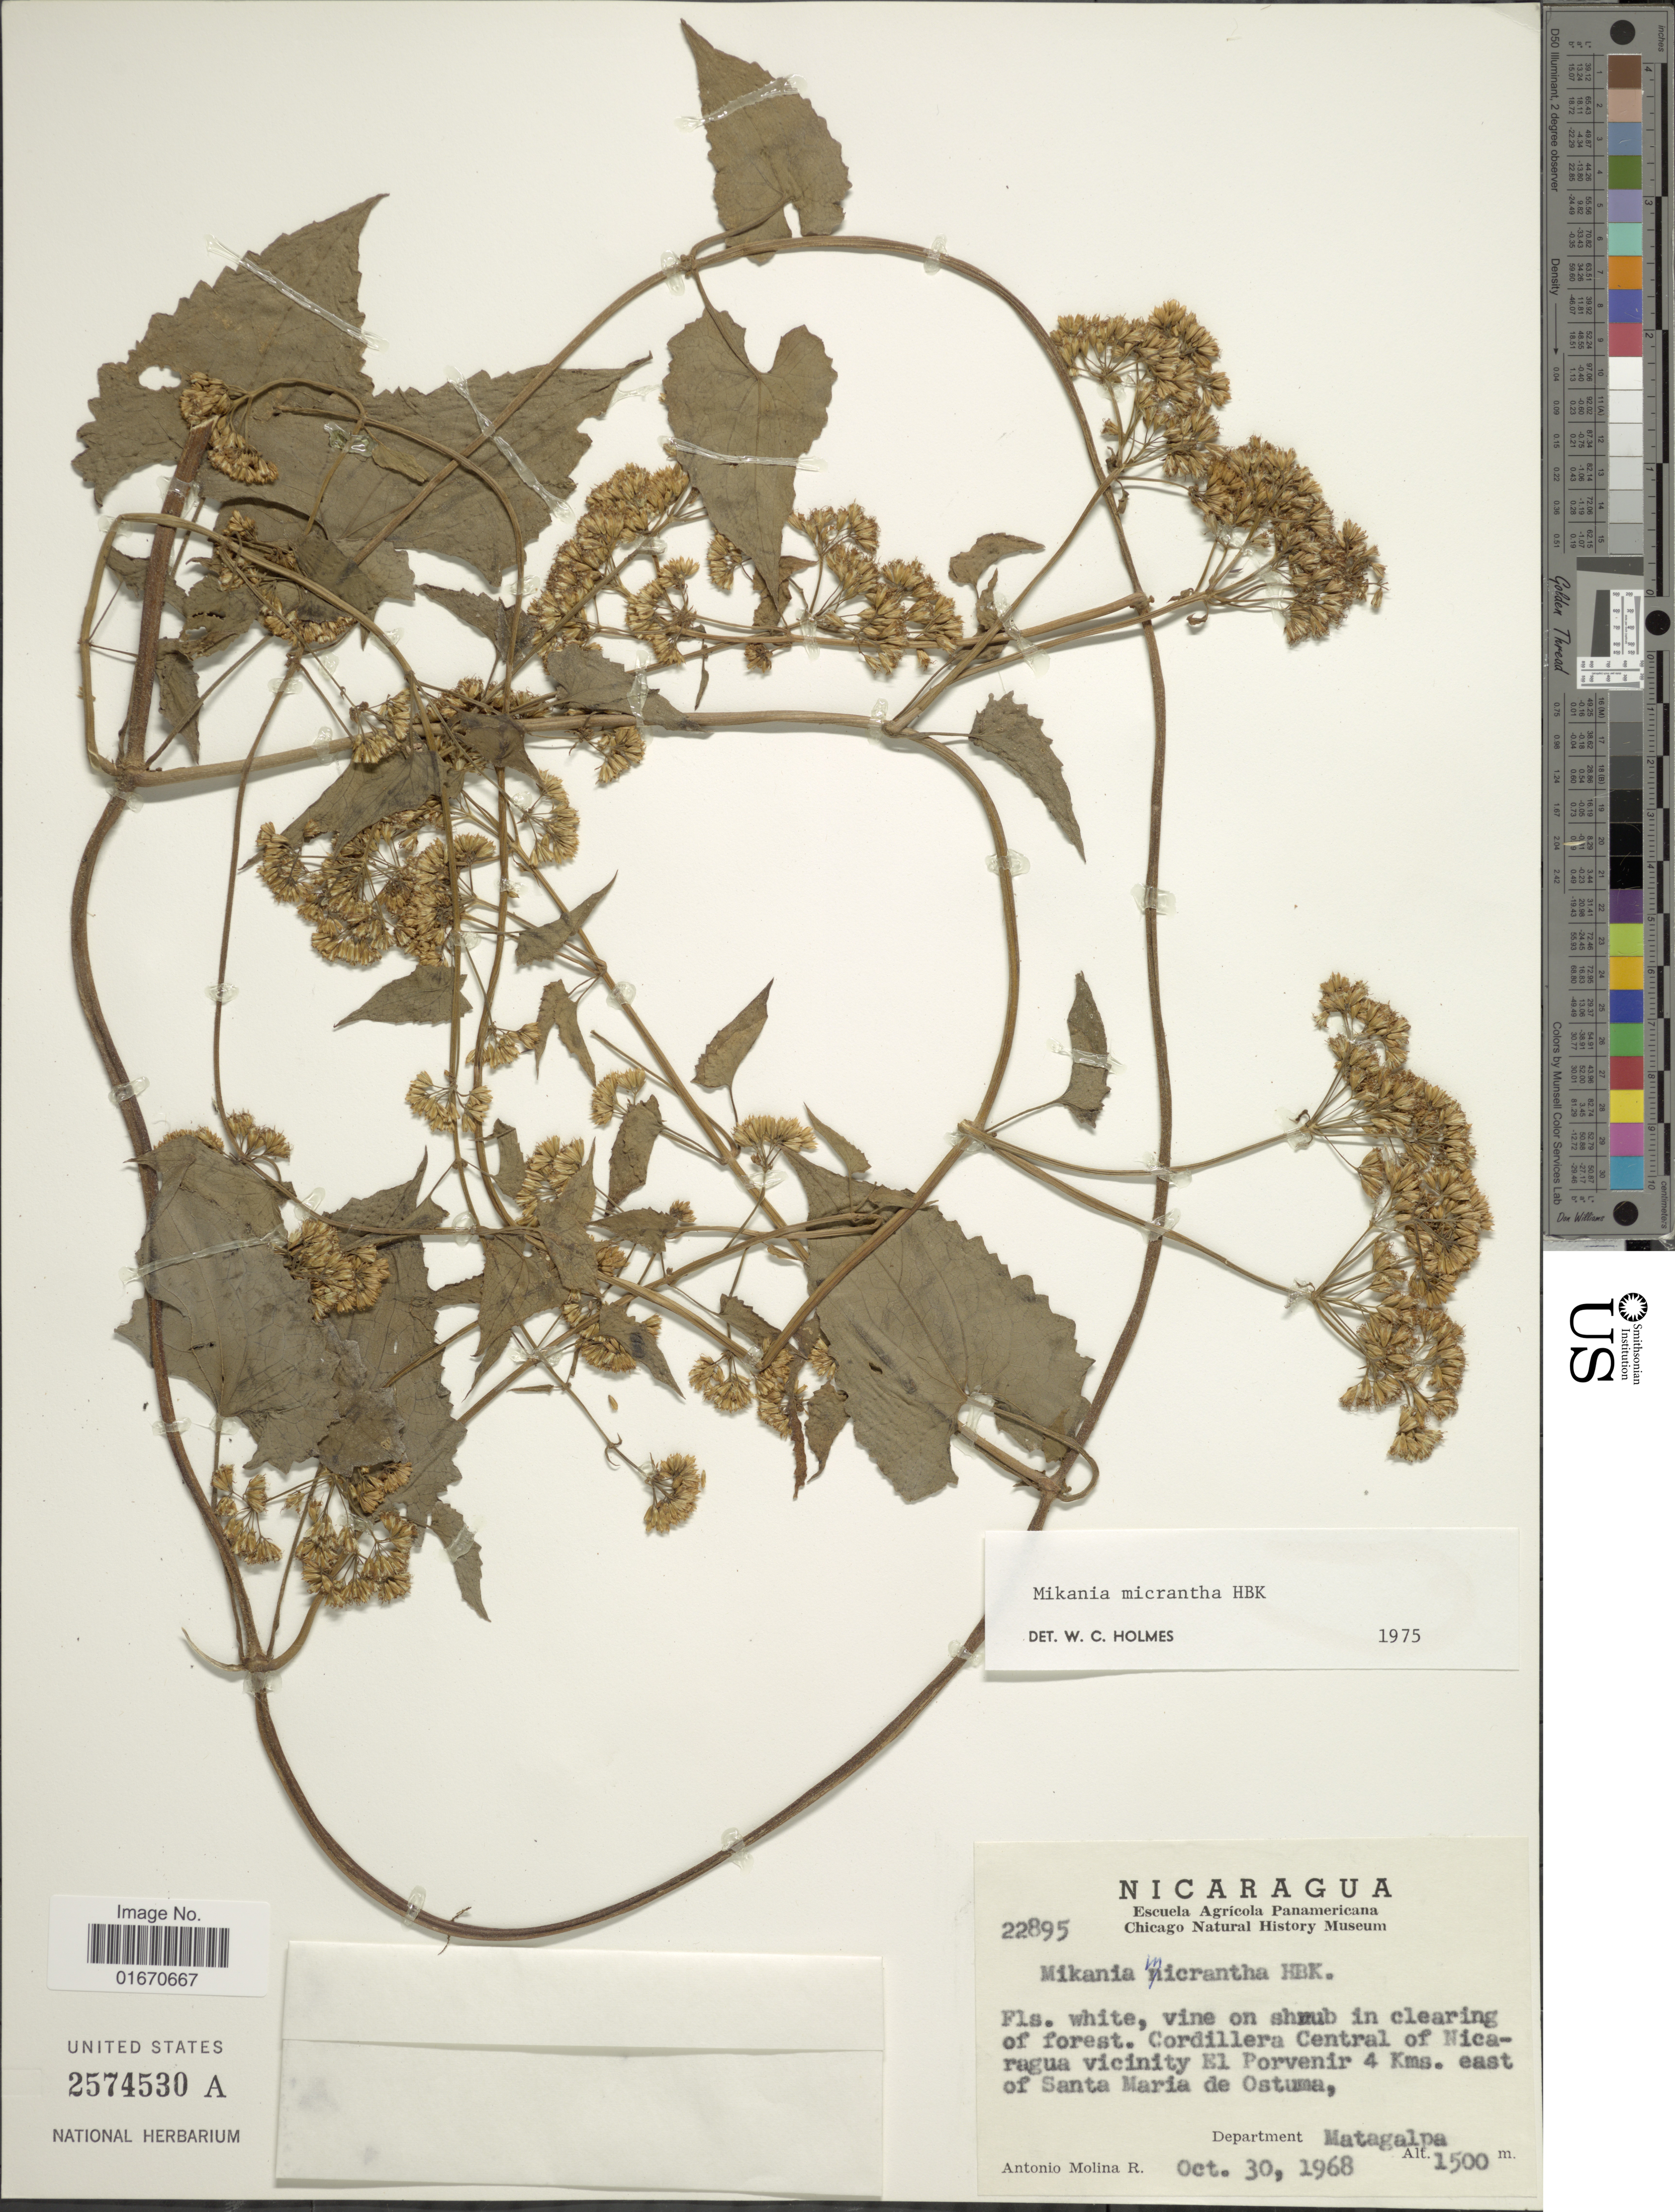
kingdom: Plantae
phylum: Tracheophyta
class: Magnoliopsida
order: Asterales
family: Asteraceae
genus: Mikania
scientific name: Mikania micrantha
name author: Kunth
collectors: A. Molina R.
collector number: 22895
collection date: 1968-10-30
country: Nicaragua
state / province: Matagalpa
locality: Cordillera Central of Nicaragua vicinity of El Porvenir 4 kms east of Santa Maria de Ostuma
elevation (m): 1500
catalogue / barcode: US 2574530A